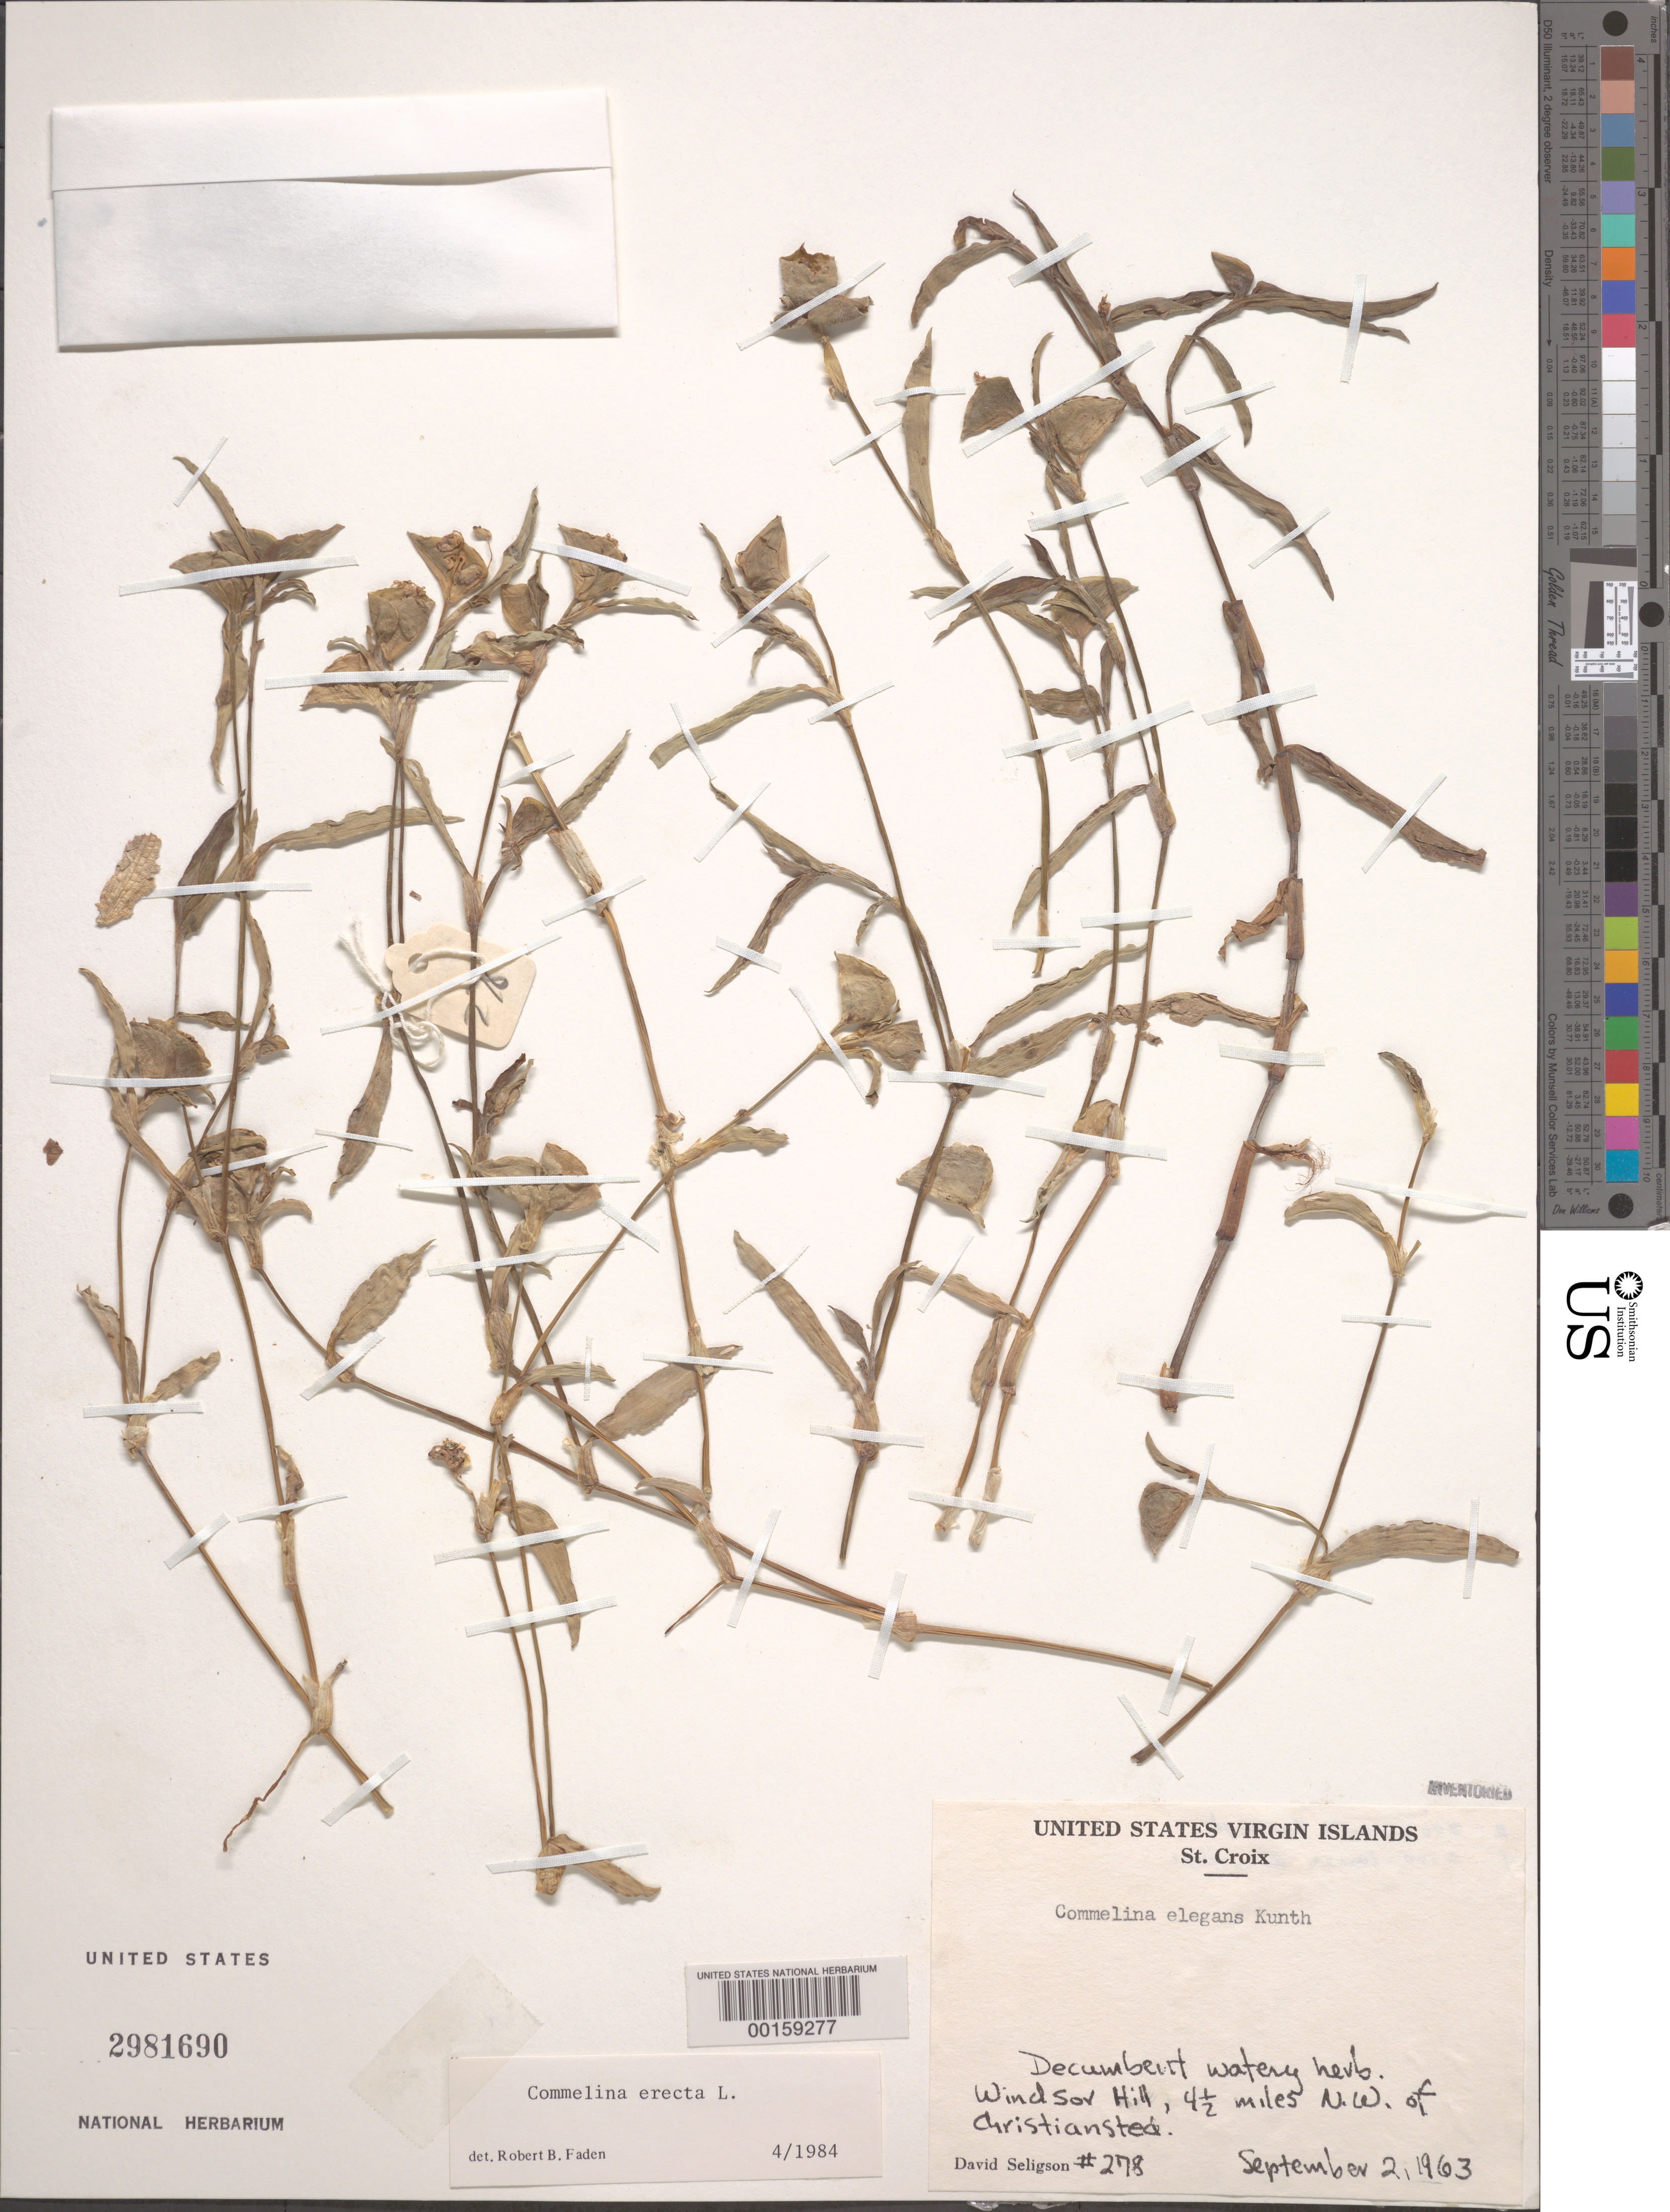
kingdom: Plantae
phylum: Tracheophyta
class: Liliopsida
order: Commelinales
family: Commelinaceae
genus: Commelina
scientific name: Commelina erecta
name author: L.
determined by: Faden, Robert B., (US), Smithsonian Institution - National Museum of Natural History (UNITED STATES)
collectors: D. Seligson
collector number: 278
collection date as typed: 02 Sep 1963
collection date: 1963-09-02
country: U.S. Virgin Islands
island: St. Croix Island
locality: Christiansted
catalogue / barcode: US 2981690